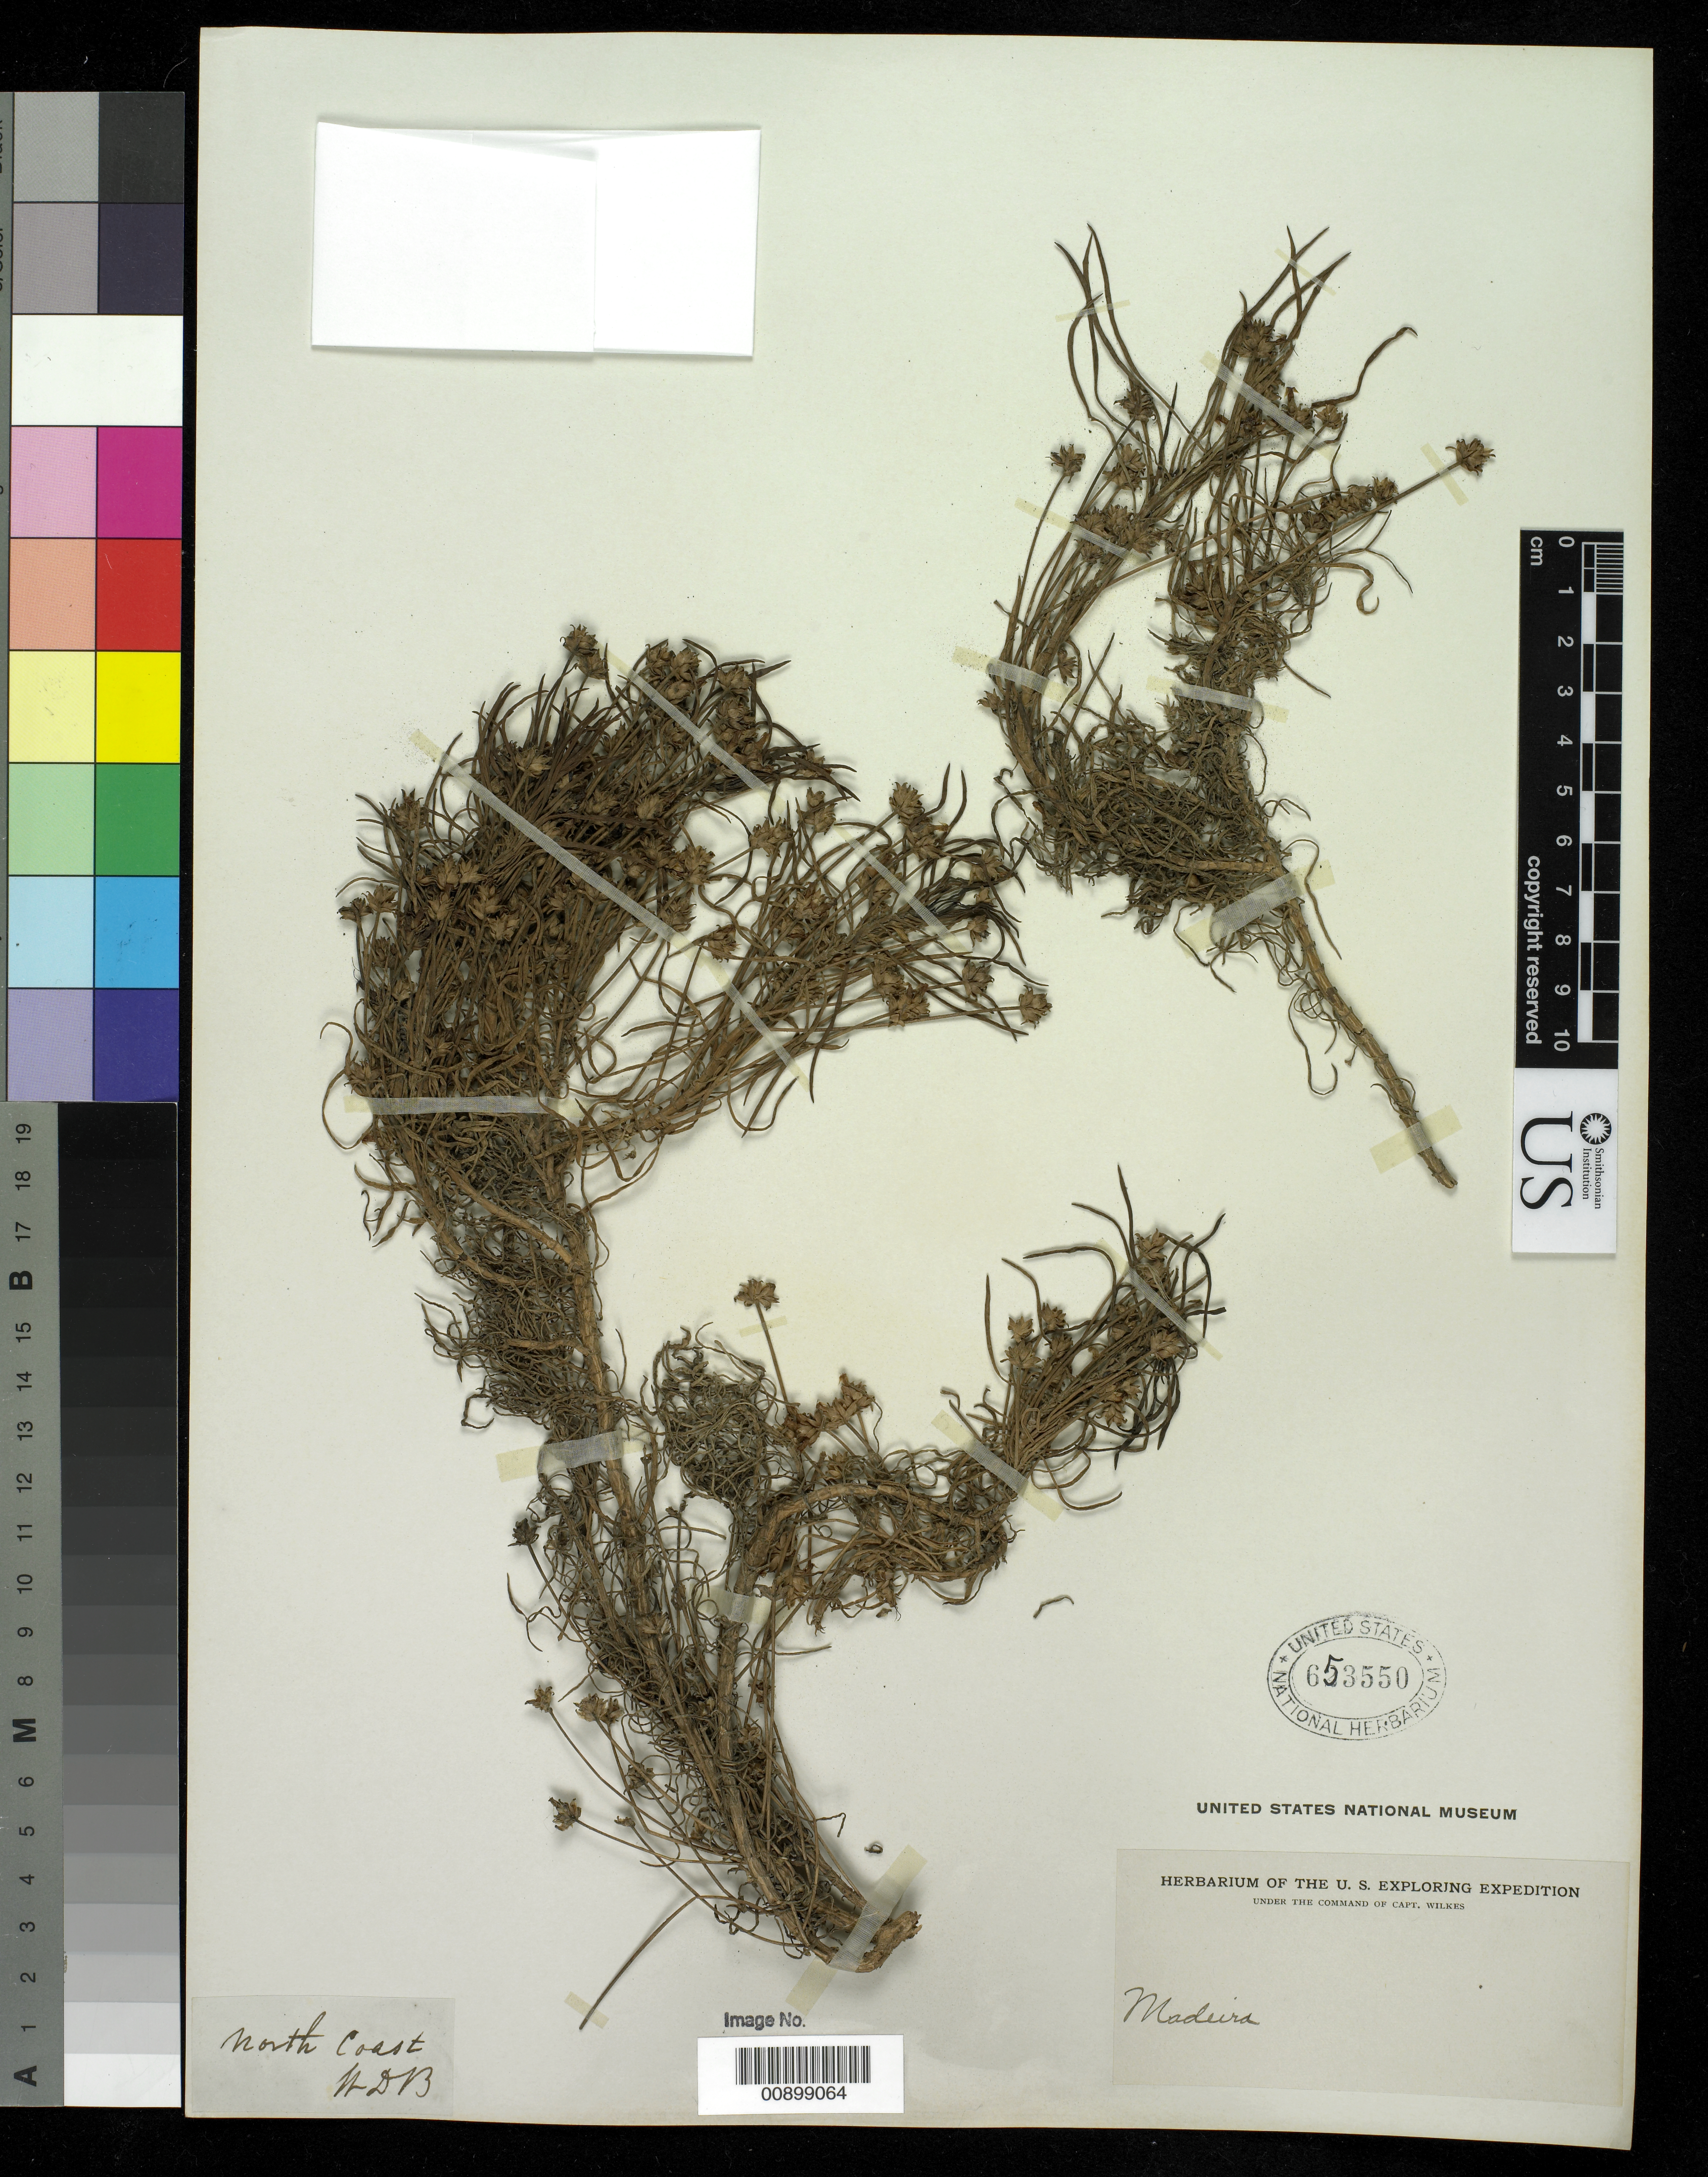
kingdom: Plantae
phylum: Tracheophyta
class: Magnoliopsida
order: Lamiales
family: Plantaginaceae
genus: Plantago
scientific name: Plantago sp.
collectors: Wilkes Explor. Exped.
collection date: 1838/1842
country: Portugal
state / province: Madeira (Aut. Reg.)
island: Madeira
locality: North Coast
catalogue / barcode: US 653550